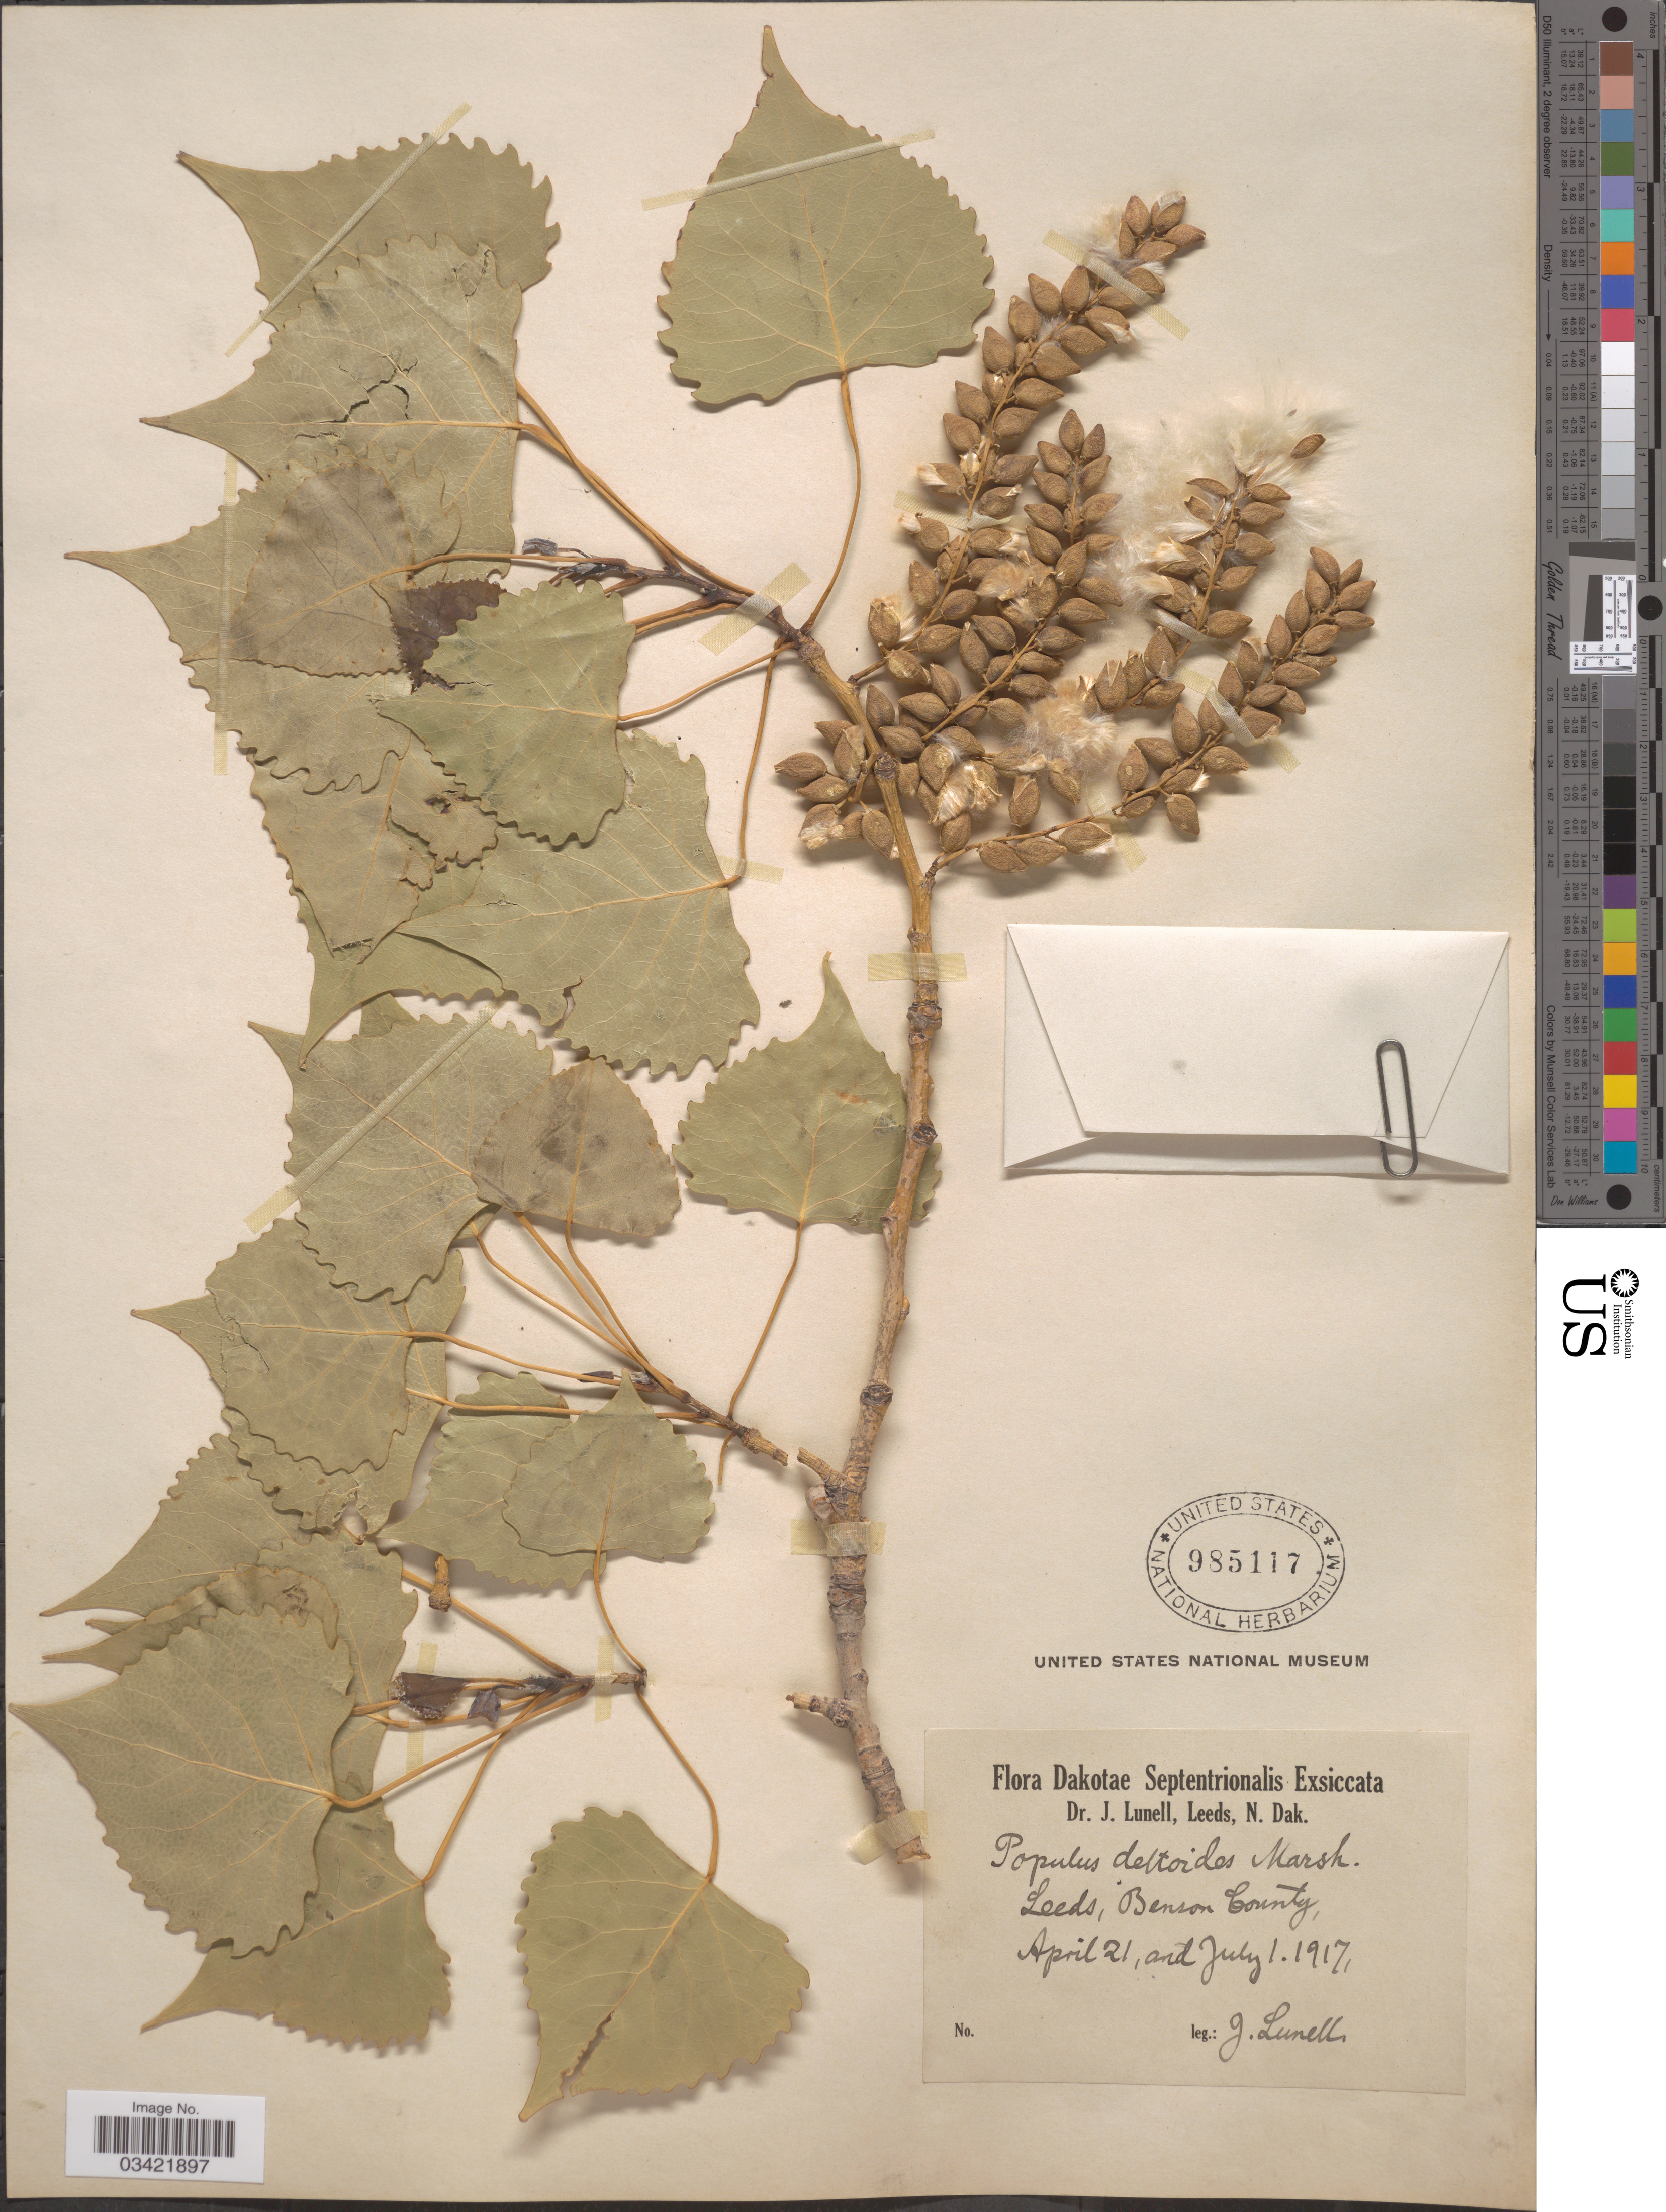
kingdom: Plantae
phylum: Tracheophyta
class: Magnoliopsida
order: Malpighiales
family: Salicaceae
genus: Populus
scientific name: Populus deltoides subsp. monilifera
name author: (Aiton) Eckenw.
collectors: J. Lundell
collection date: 1917-04-21/1917-07-01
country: United States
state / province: North Dakota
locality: Dakotae Septentrionalis. Leeds, Benson County.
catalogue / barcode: US 985117